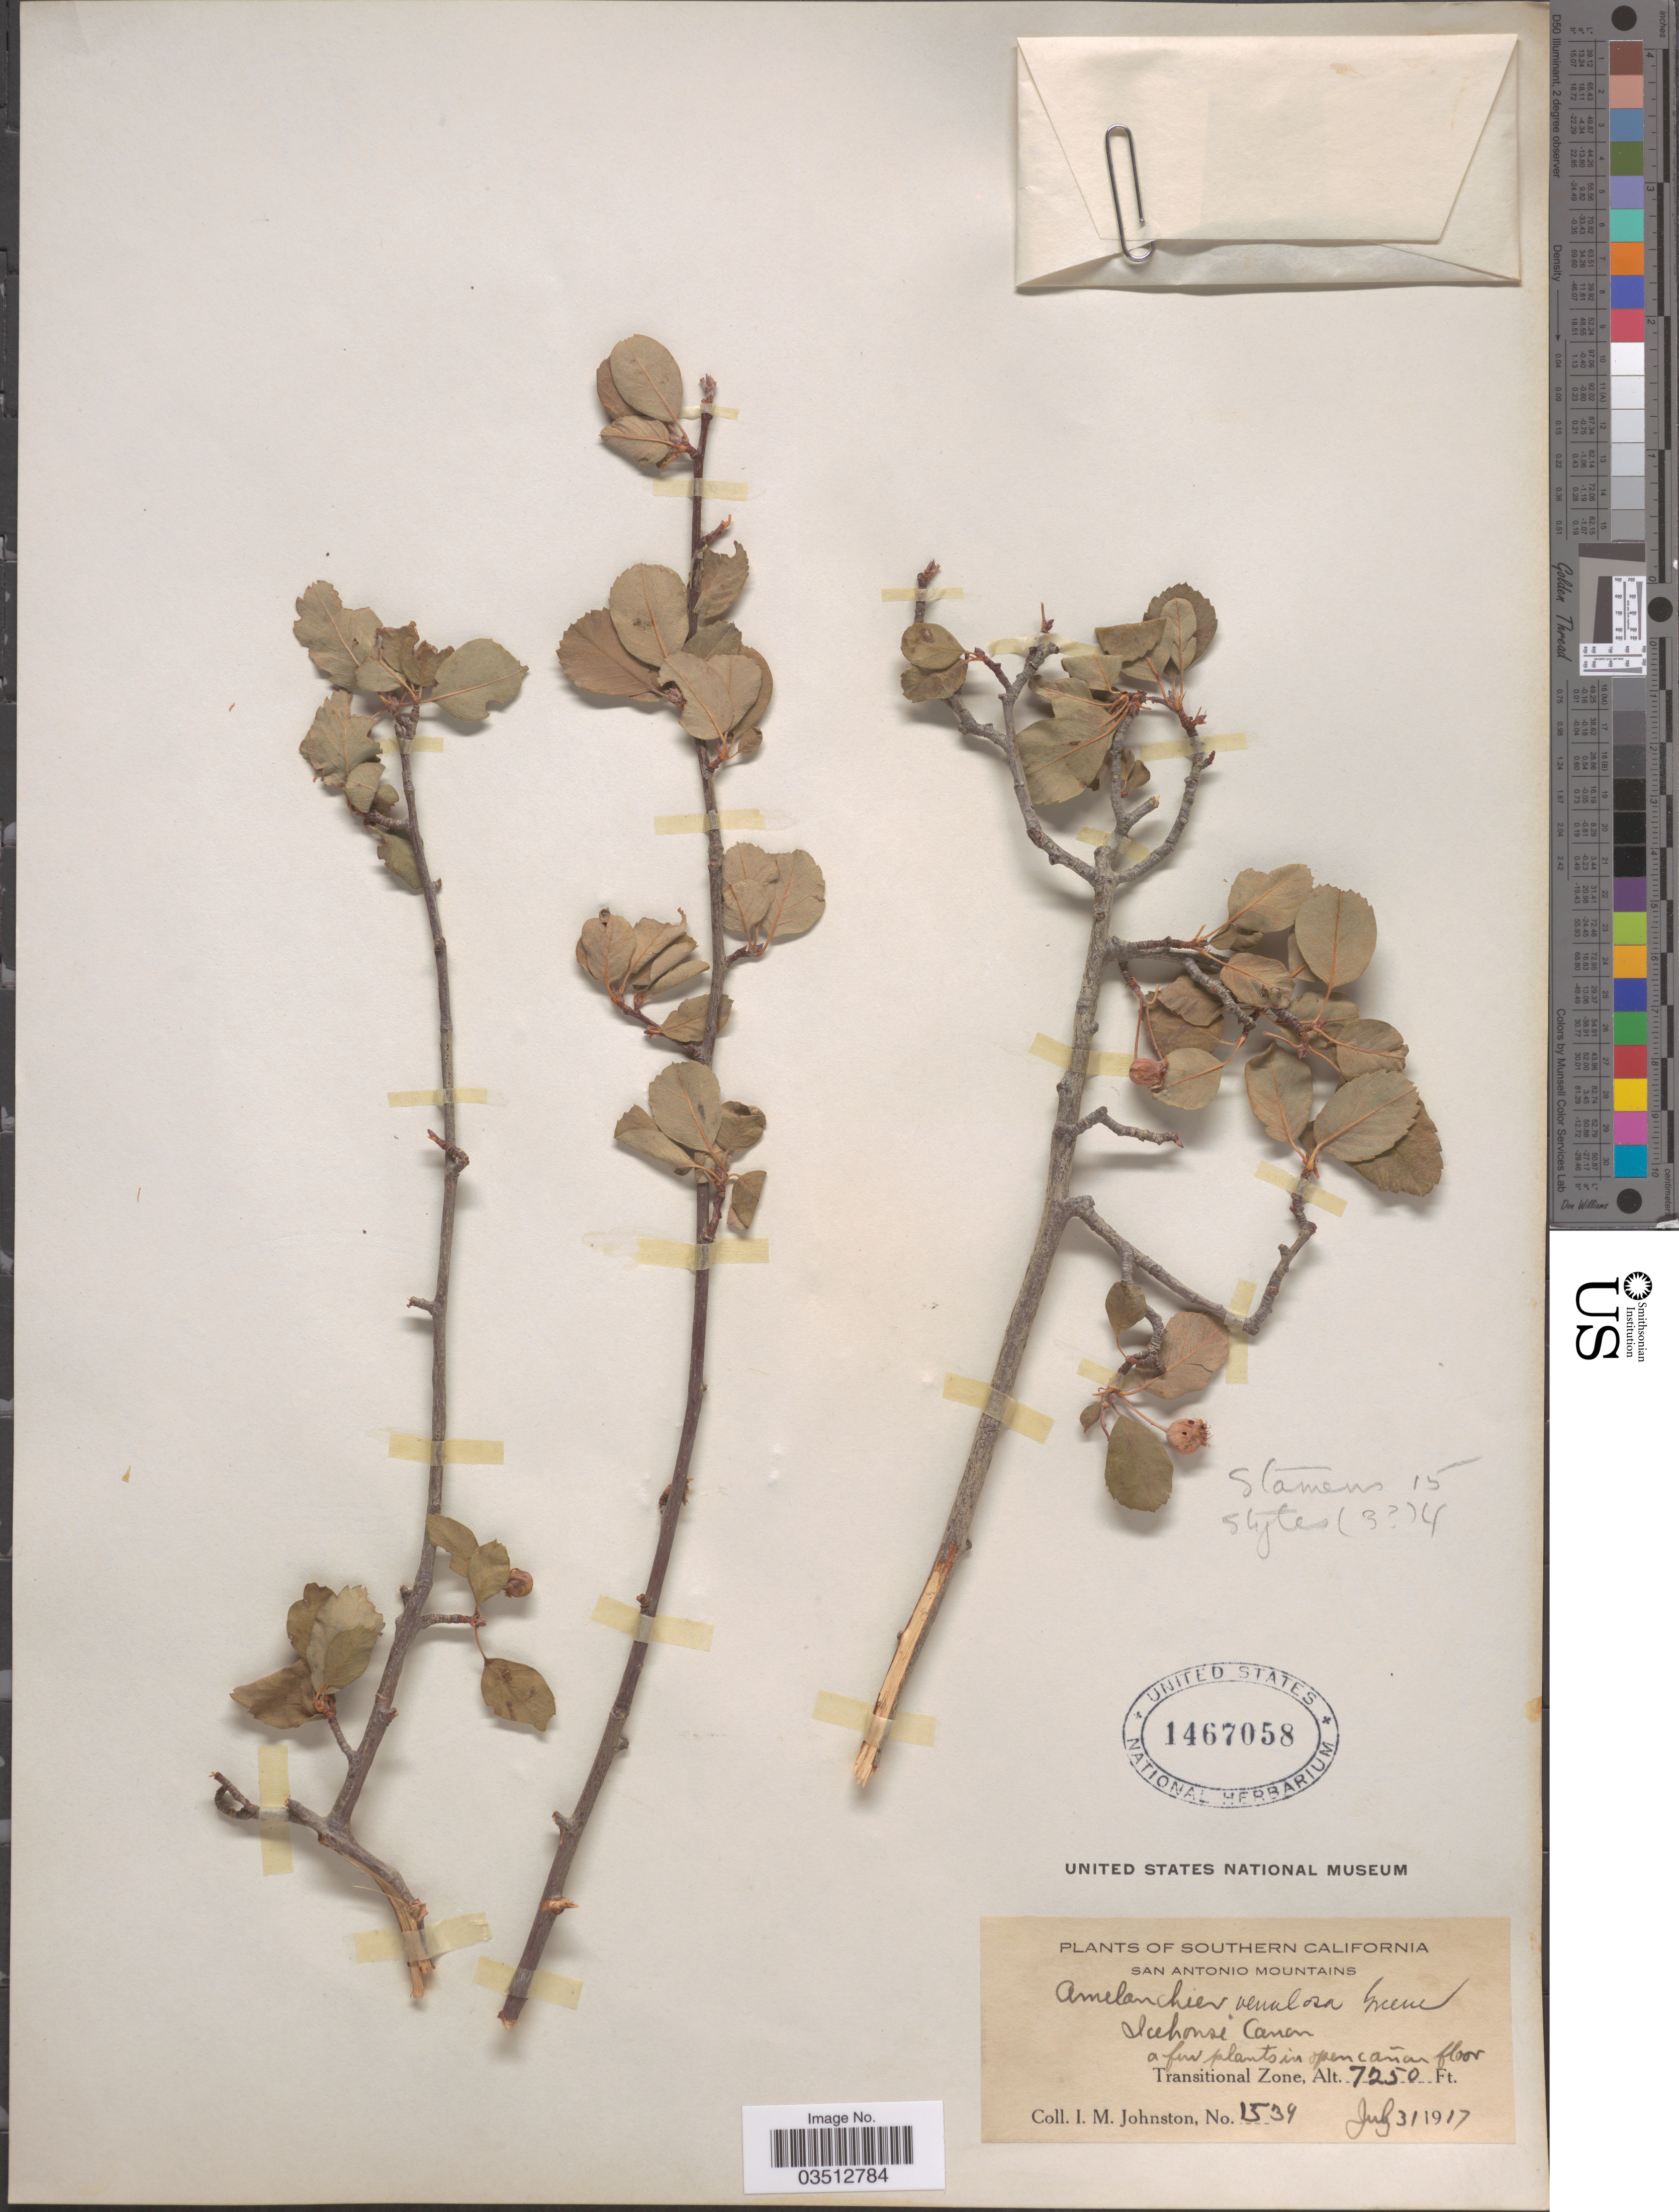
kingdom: Plantae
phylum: Tracheophyta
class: Magnoliopsida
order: Rosales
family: Rosaceae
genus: Amelanchier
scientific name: Amelanchier venulosa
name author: Greene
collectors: I.M. Johnston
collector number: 1534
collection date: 1917-07-31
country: United States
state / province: California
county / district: Los Angeles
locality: Southern California. San Antonio Mountains. Icehouse Canon.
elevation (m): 2210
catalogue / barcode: US 1467058